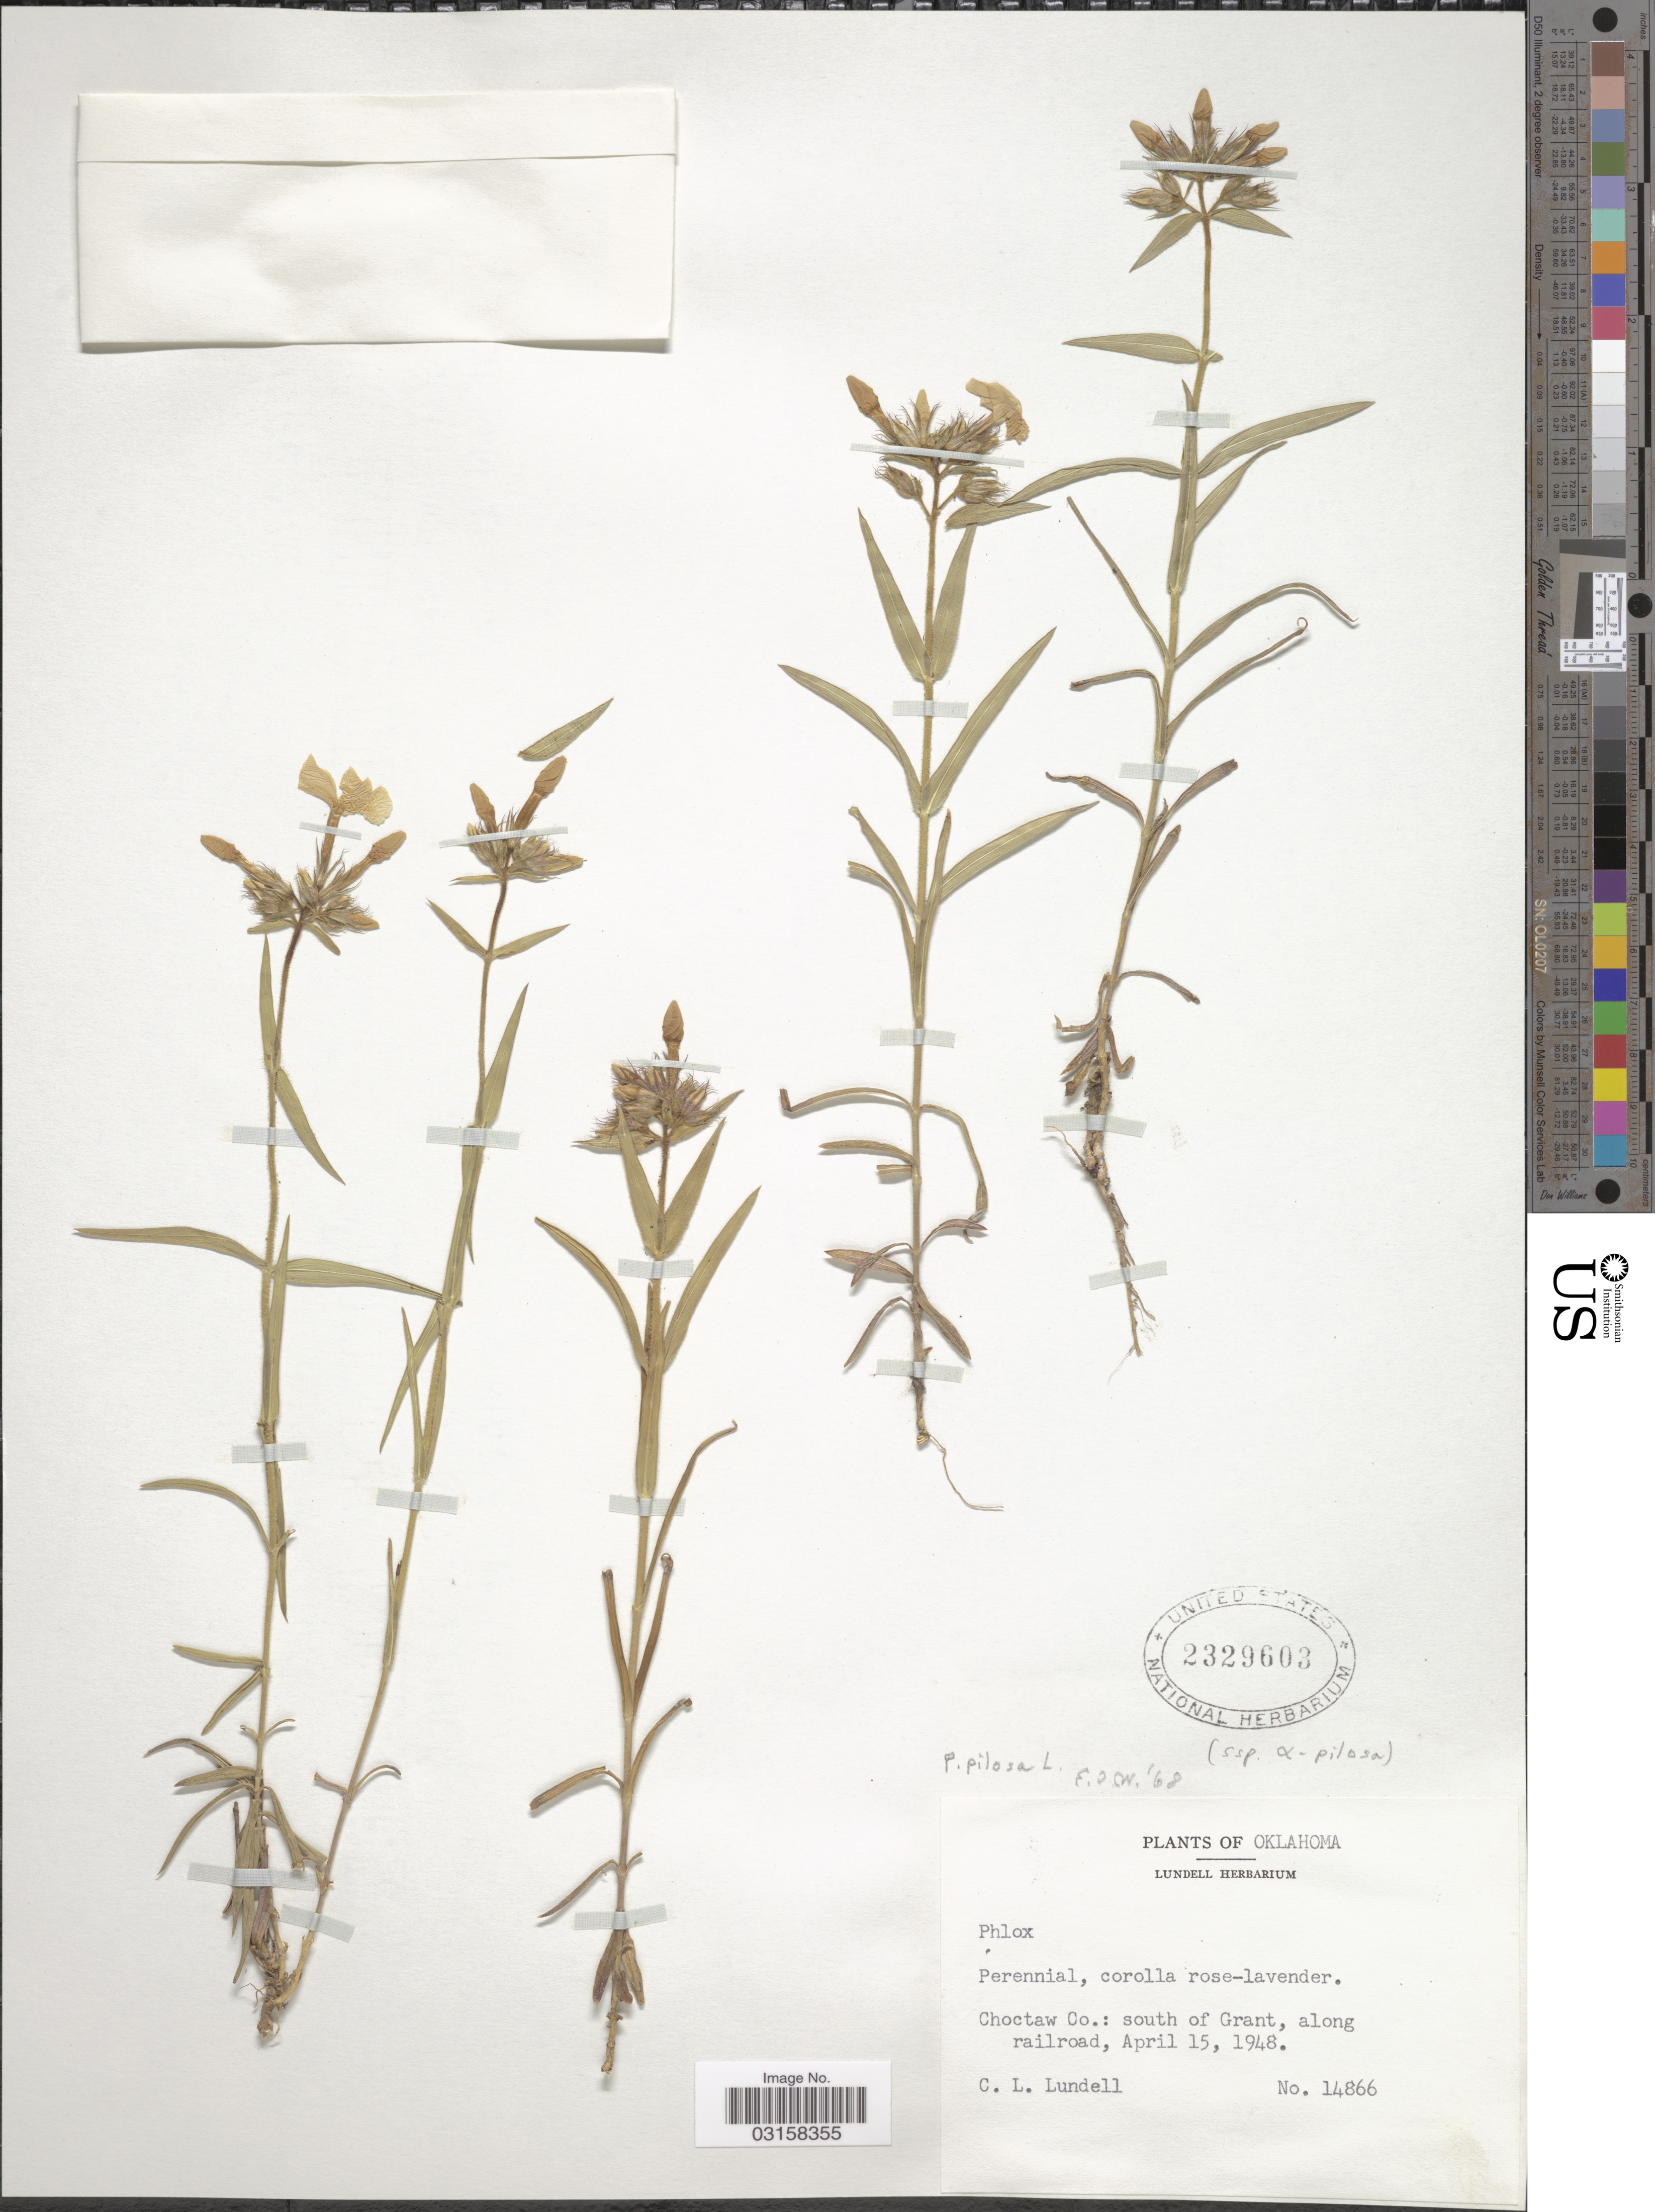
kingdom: Plantae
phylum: Tracheophyta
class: Magnoliopsida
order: Ericales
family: Polemoniaceae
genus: Phlox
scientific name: Phlox pilosa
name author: L.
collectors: C. L. Lundell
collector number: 14866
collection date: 1948-04-15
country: United States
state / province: Oklahoma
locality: Choctaw Co.: south of Grant, along railroad.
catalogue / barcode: US 2329603